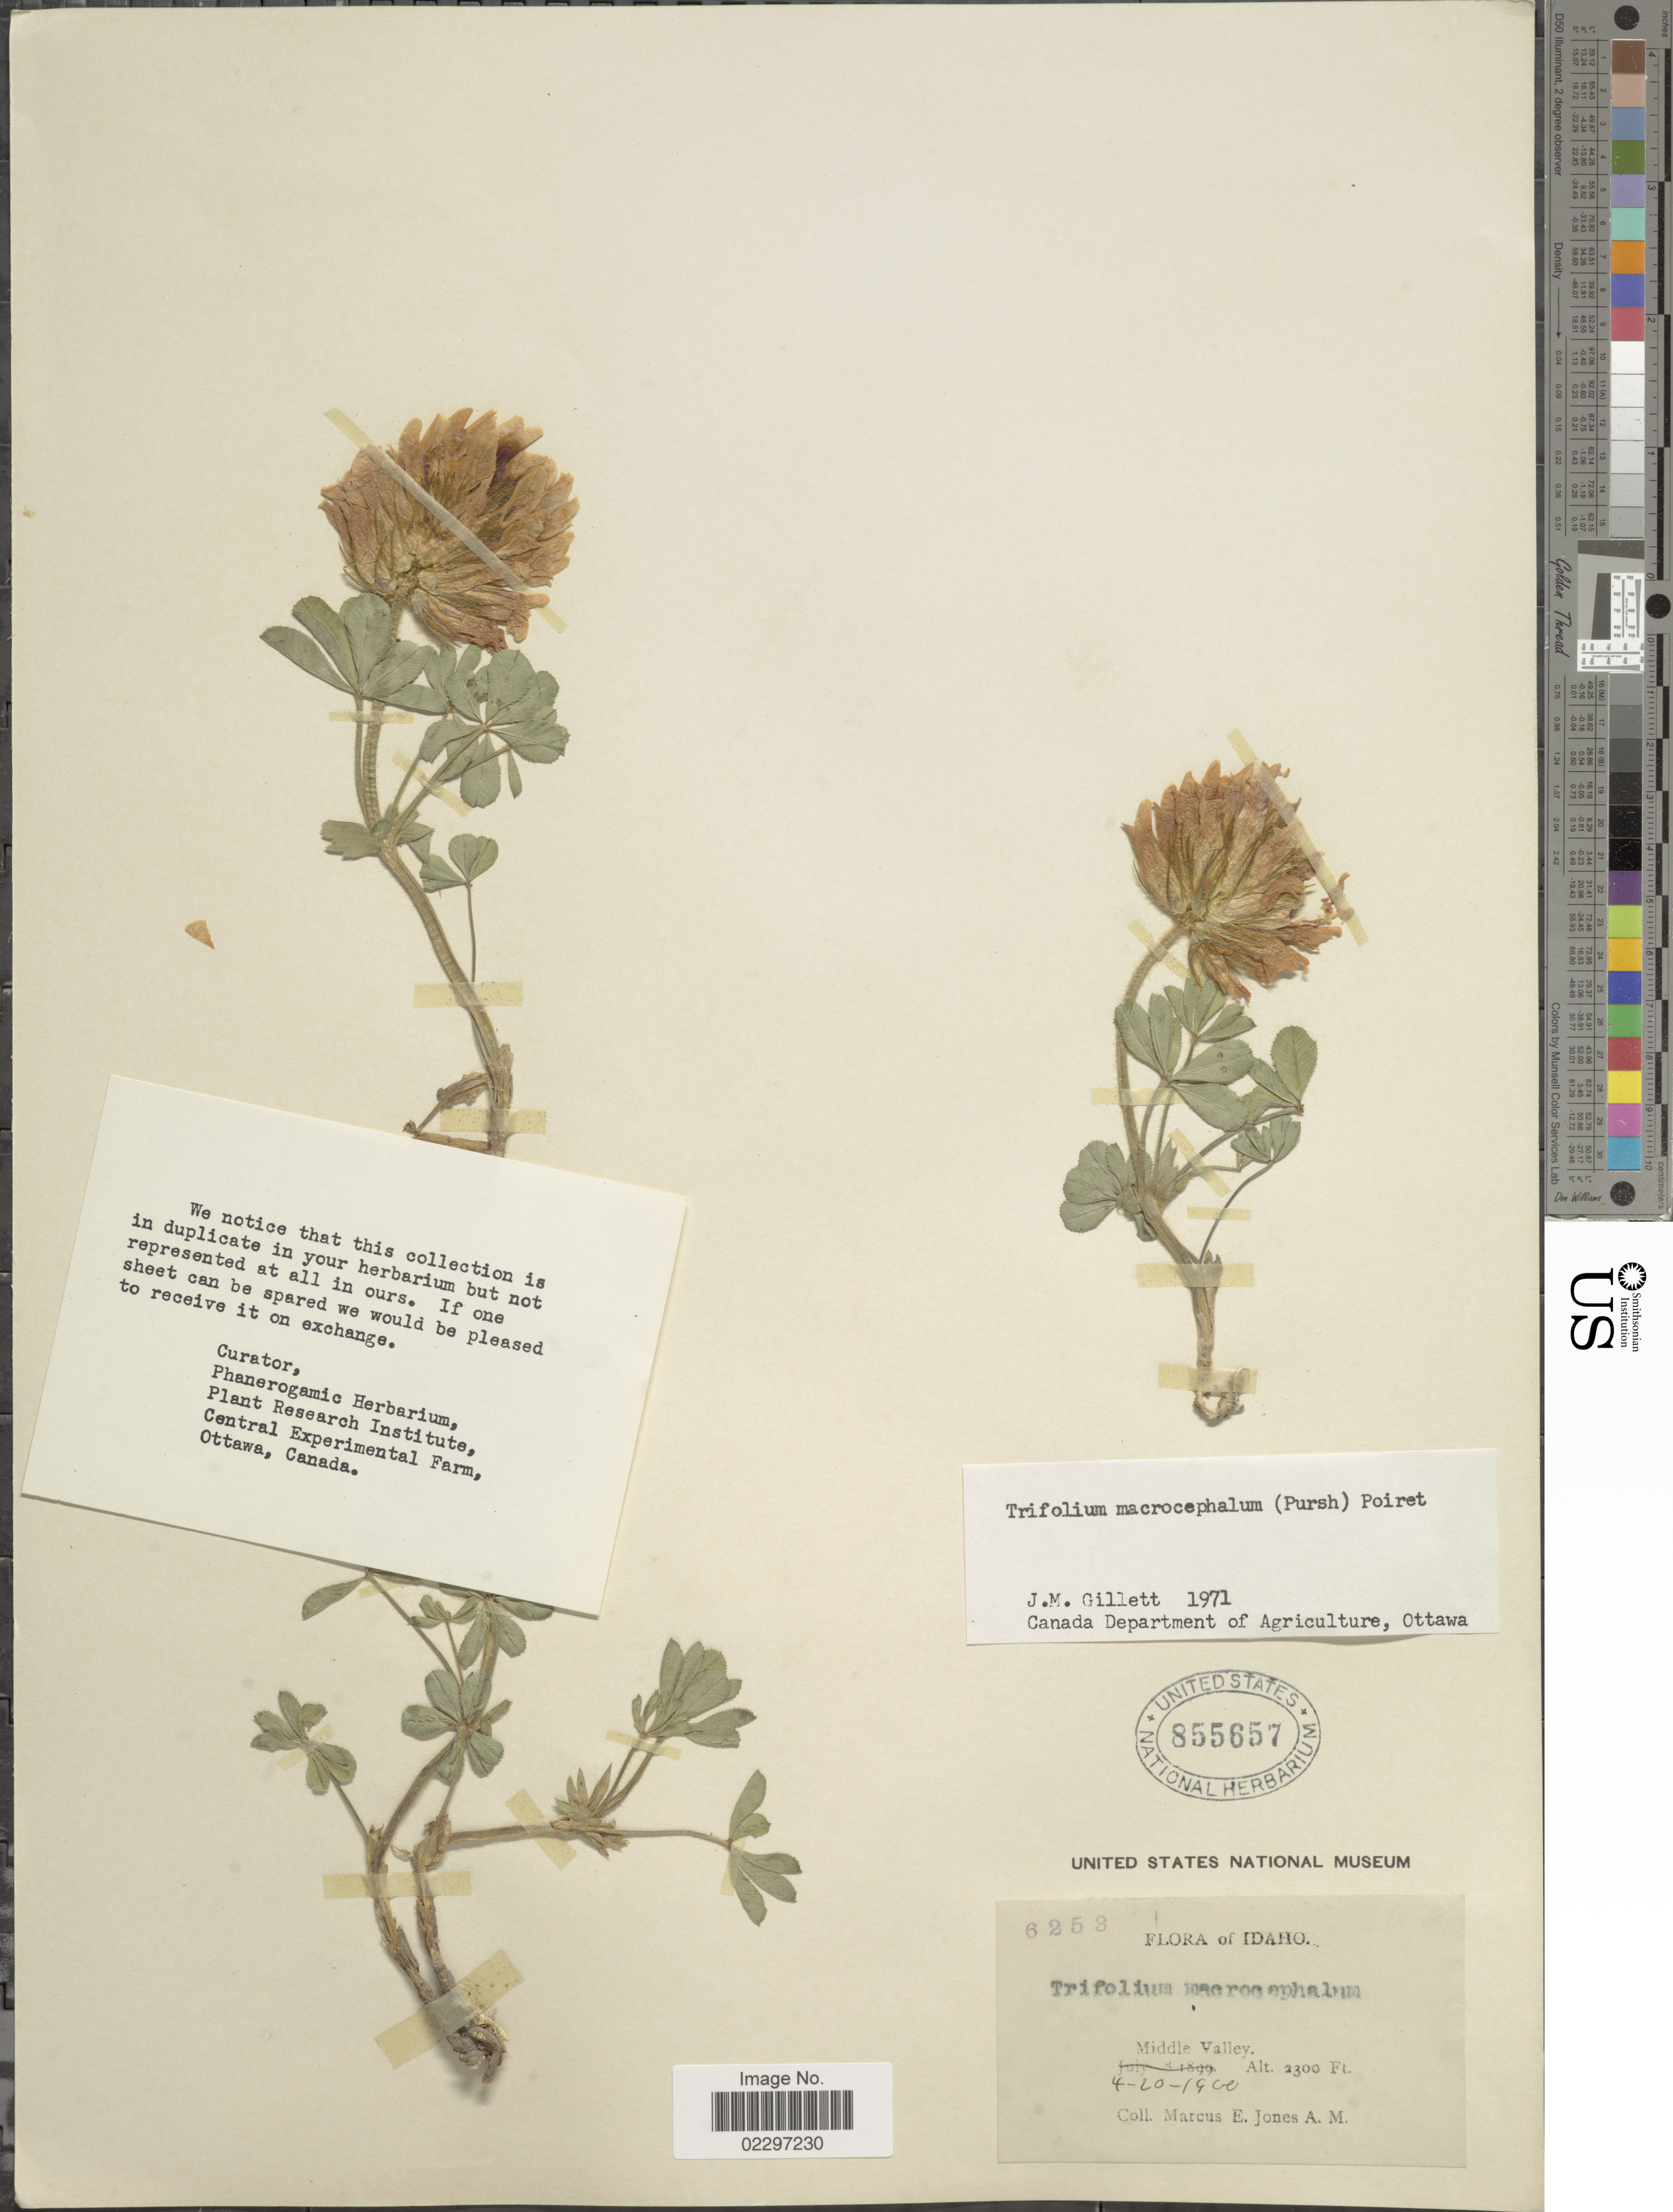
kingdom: Plantae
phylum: Tracheophyta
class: Magnoliopsida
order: Fabales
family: Fabaceae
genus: Trifolium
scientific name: Trifolium macrocephalum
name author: (Pursh) Poir.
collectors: M. E. Jones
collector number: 6253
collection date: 1900-04-20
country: United States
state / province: Idaho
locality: Middle Valley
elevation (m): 701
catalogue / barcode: US 855657